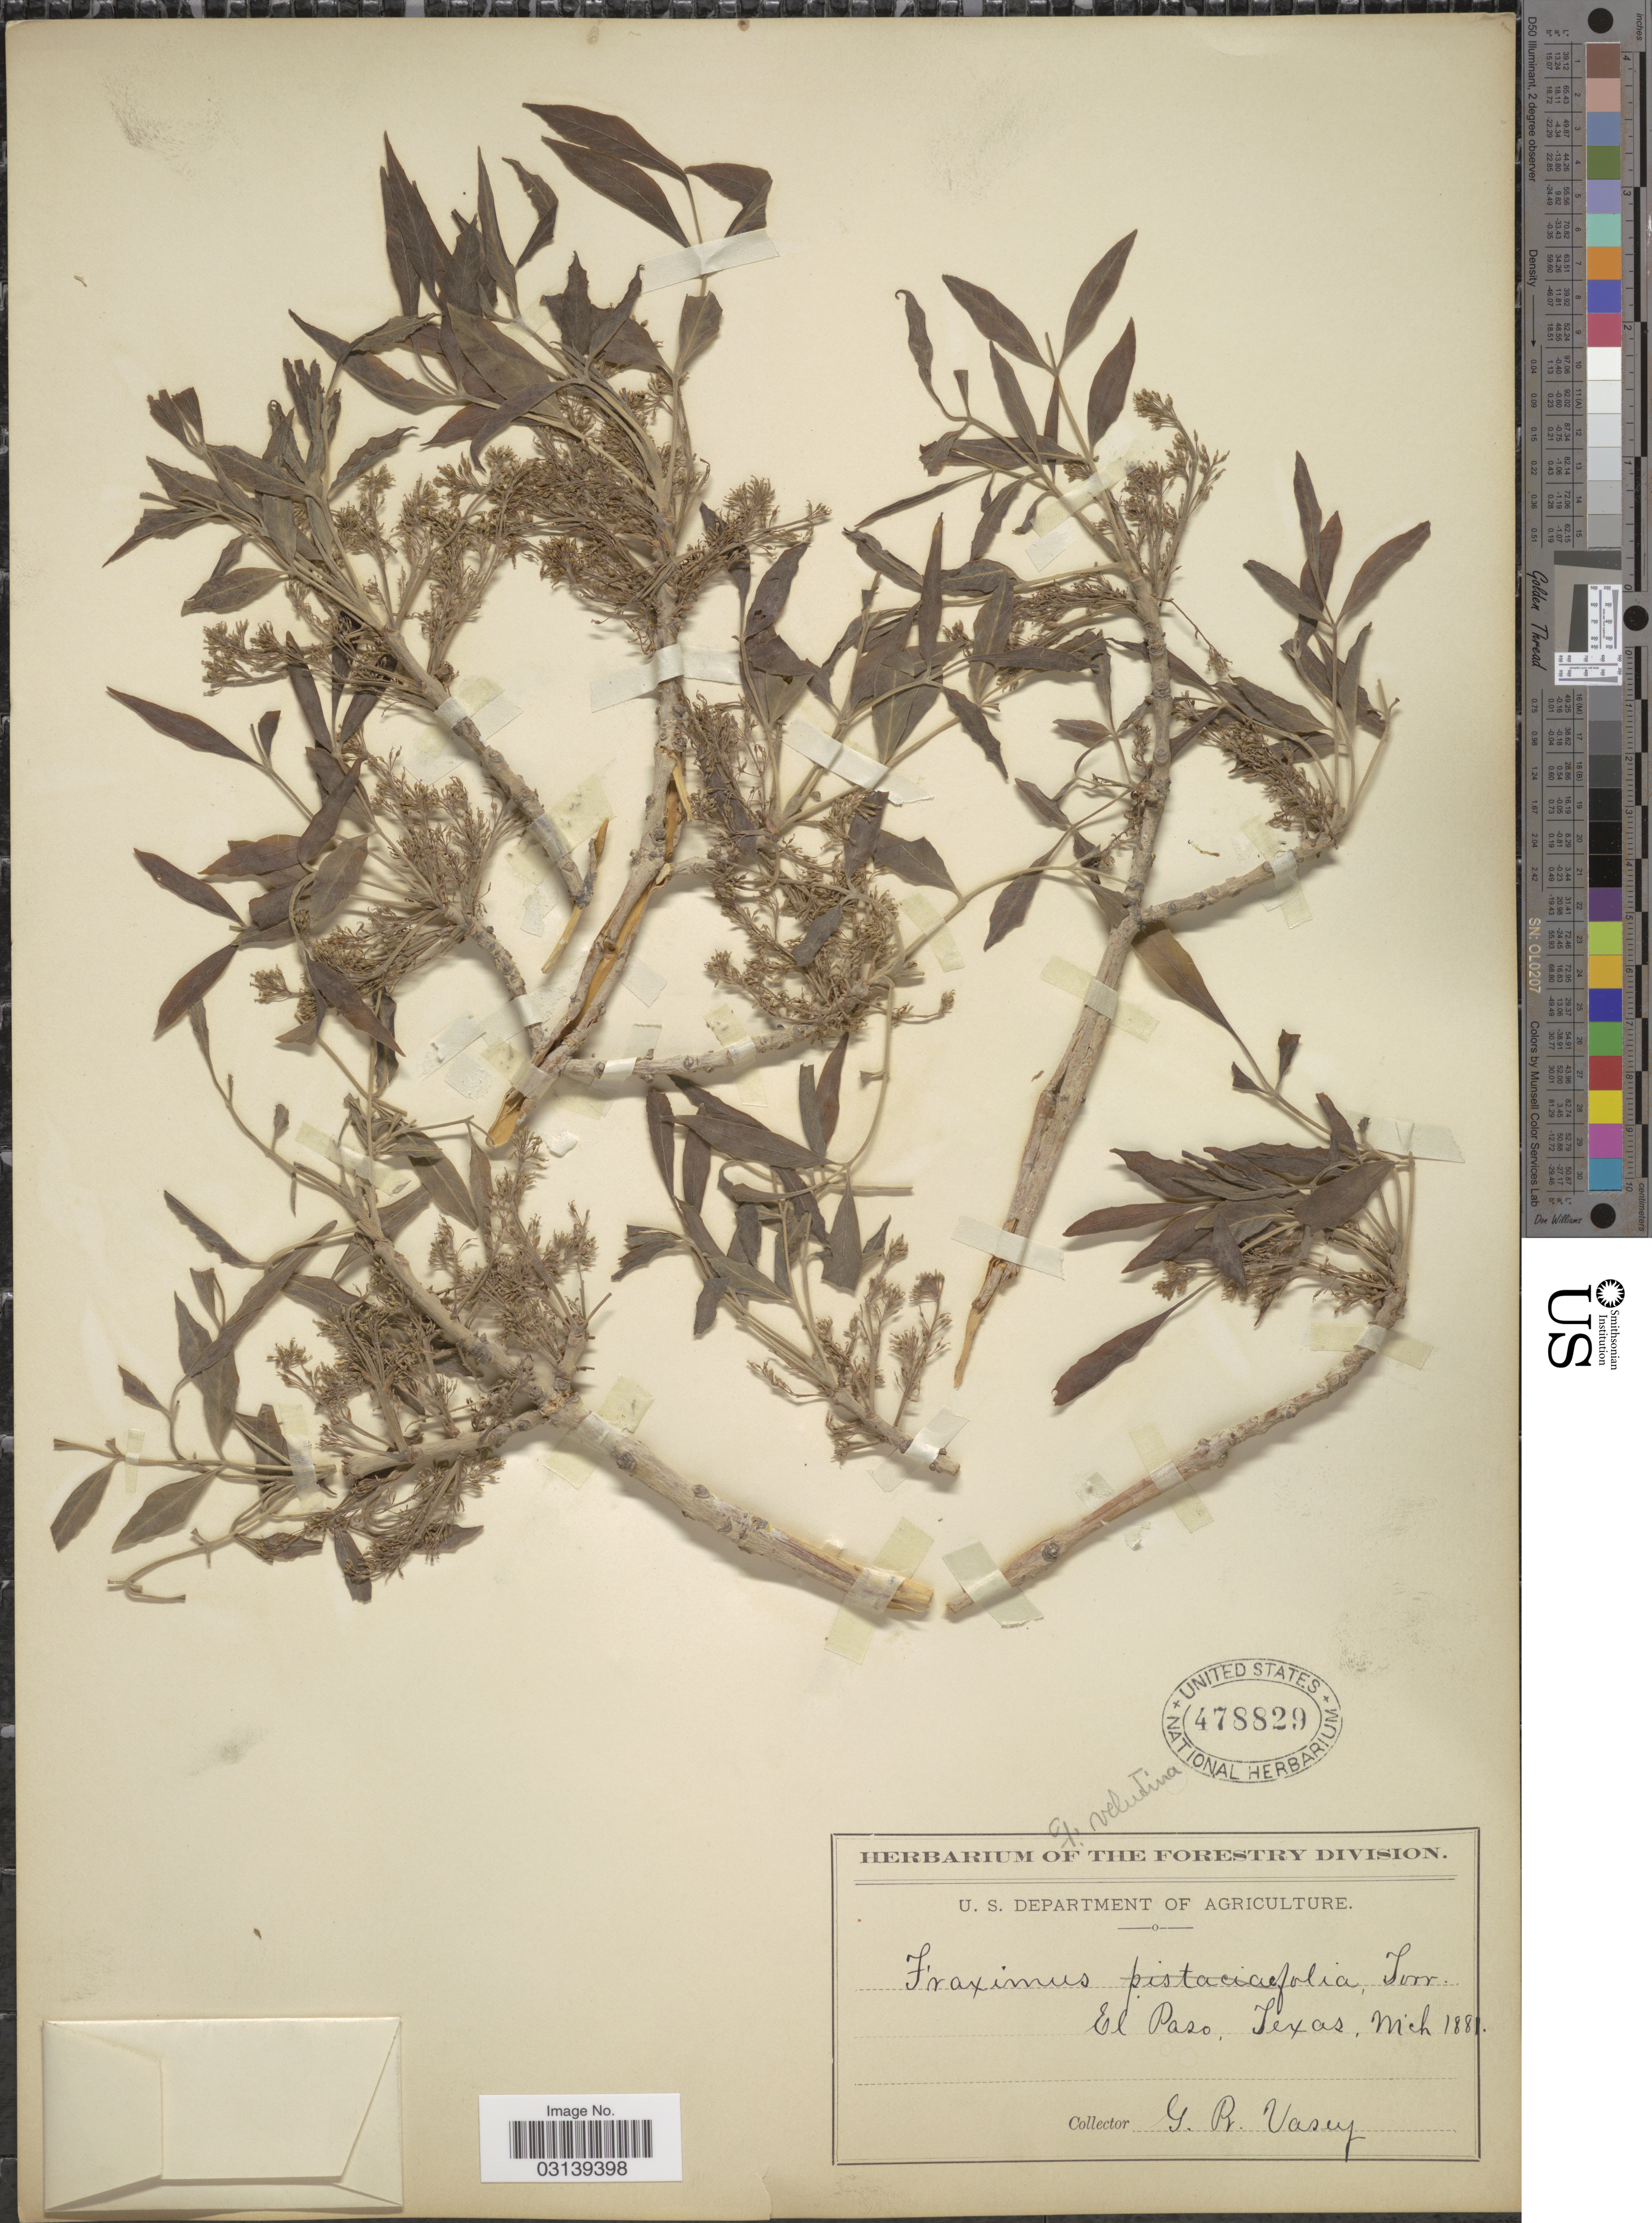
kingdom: Plantae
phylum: Tracheophyta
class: Magnoliopsida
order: Lamiales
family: Oleaceae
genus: Fraxinus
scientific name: Fraxinus velutina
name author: Torr.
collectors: G. R. Vasey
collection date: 1881-03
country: United States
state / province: Texas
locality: El Paso.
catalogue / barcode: US 478829